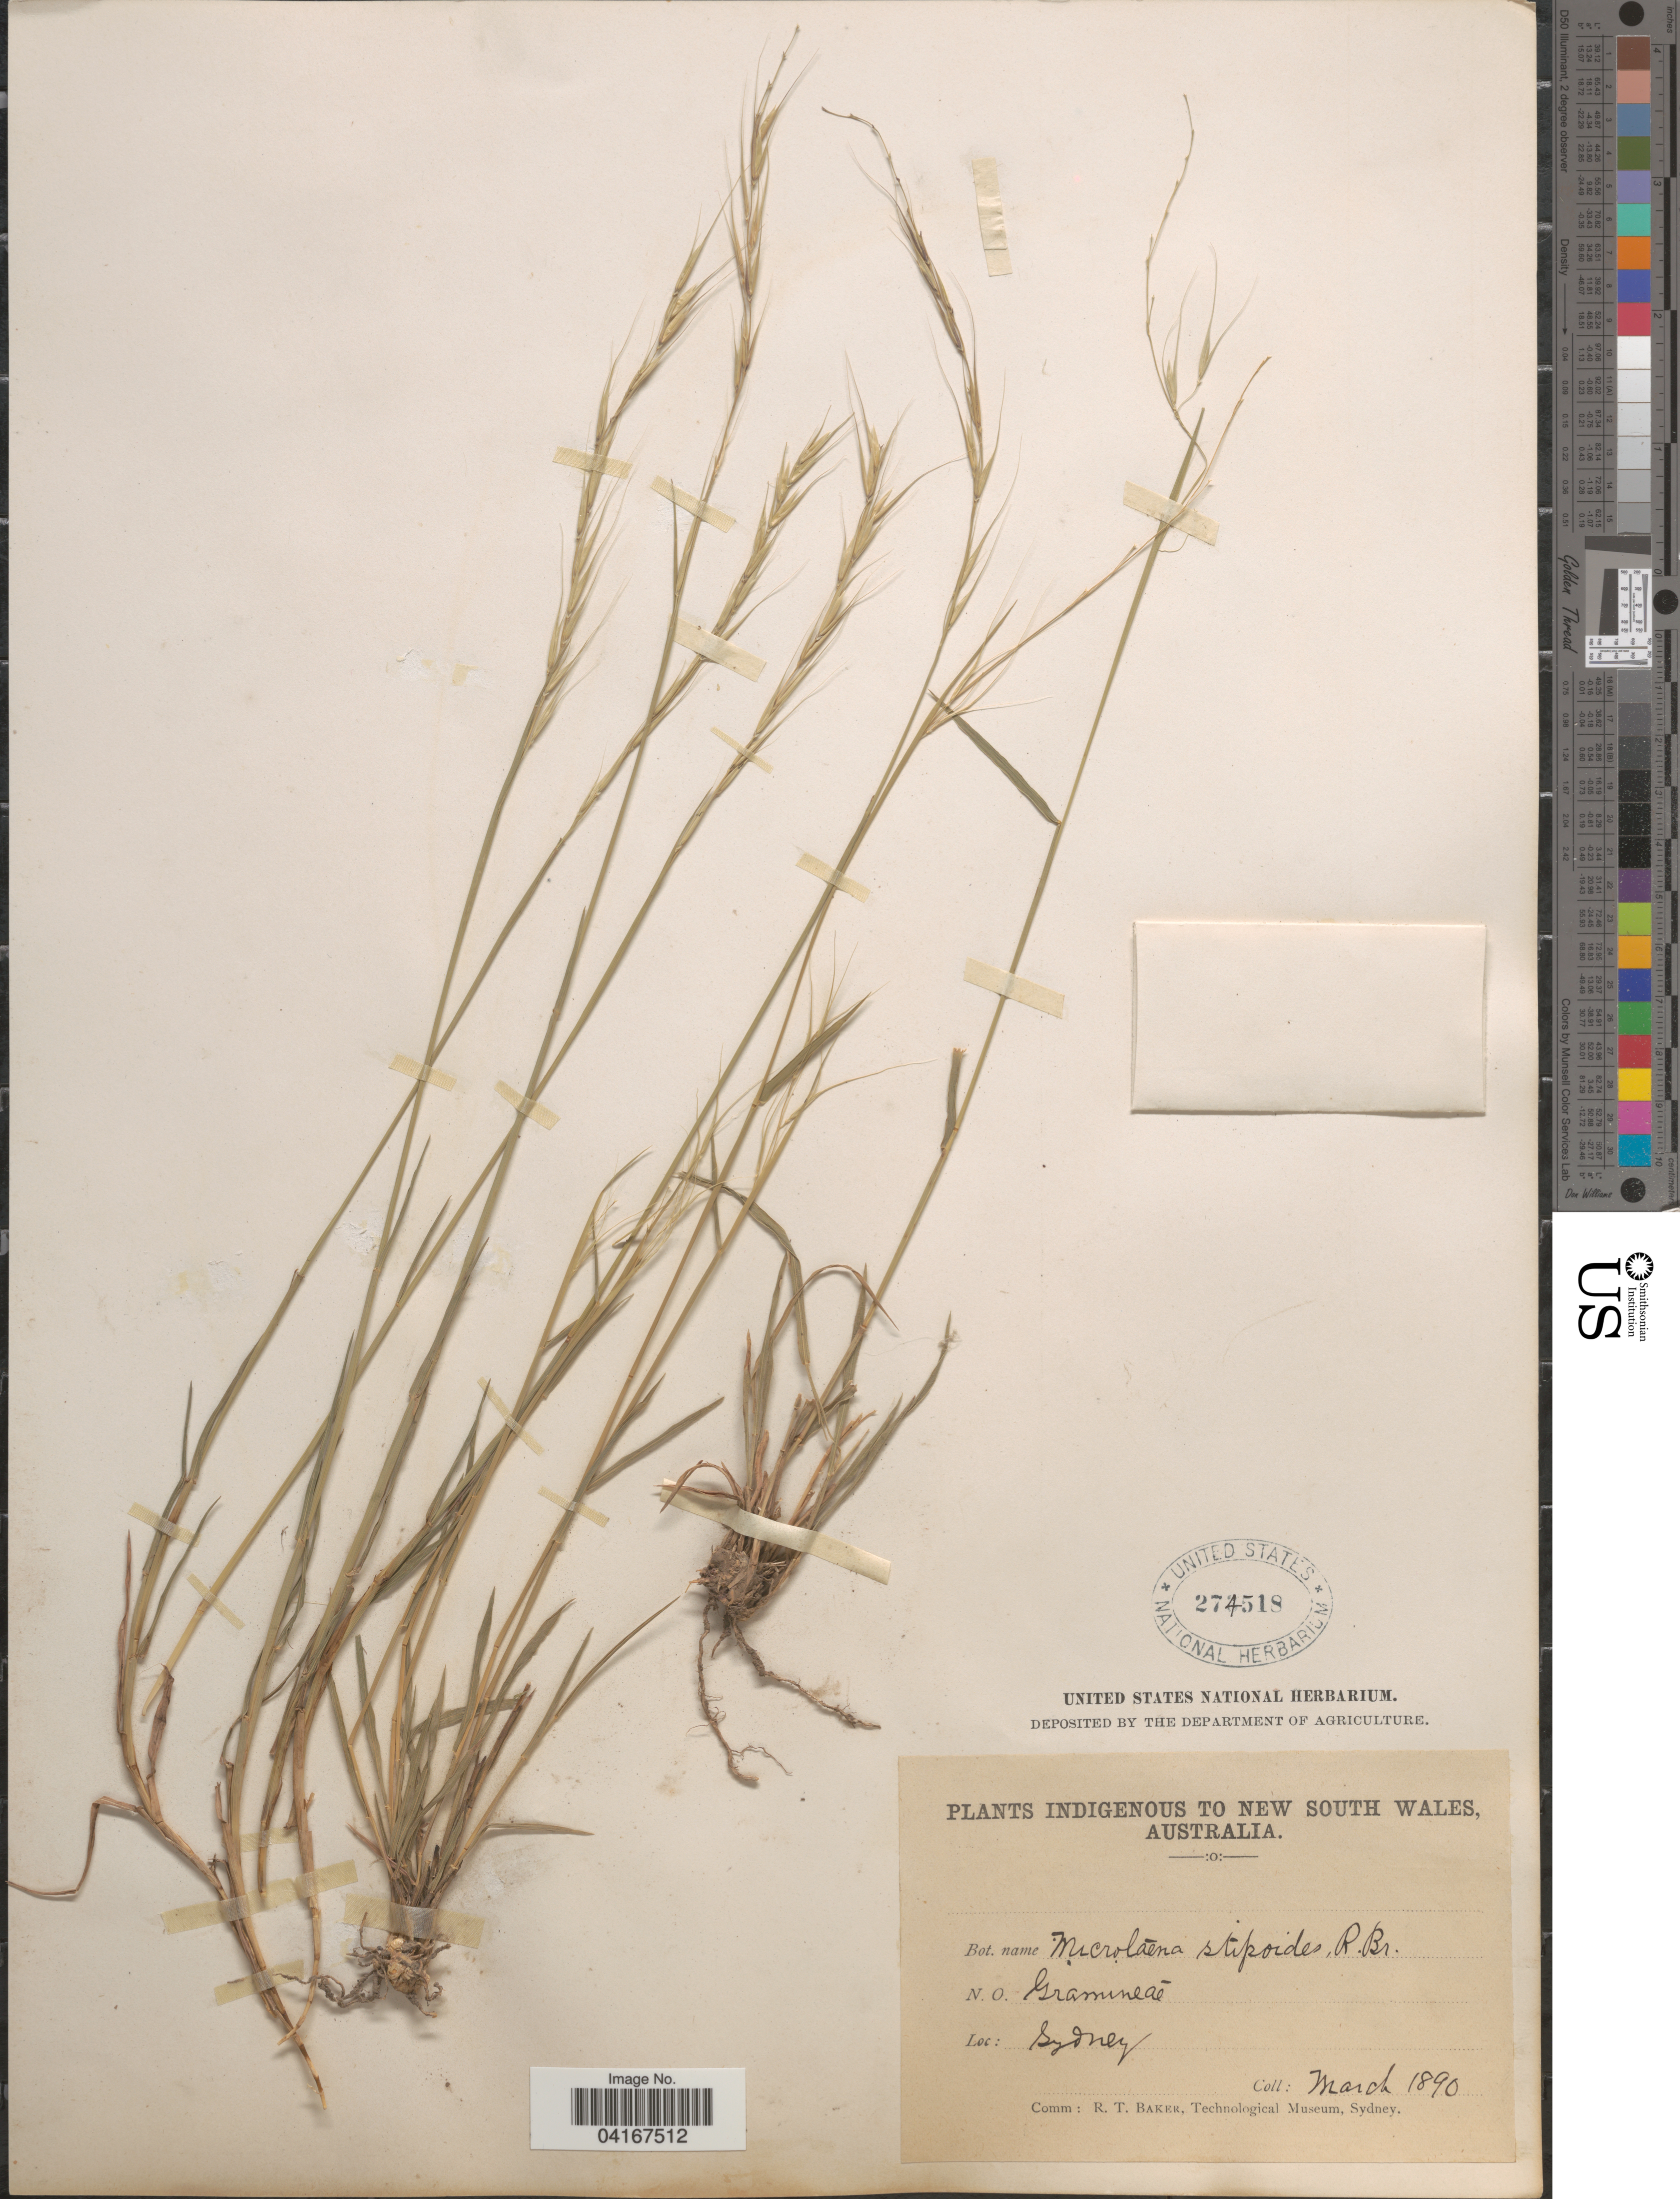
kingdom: Plantae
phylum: Tracheophyta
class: Liliopsida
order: Poales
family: Poaceae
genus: Microlaena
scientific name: Microlaena stipoides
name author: (Labill.) R. Br.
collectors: R. Bakker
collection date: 1890-03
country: Australia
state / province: New South Wales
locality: Sydney.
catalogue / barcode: US 274518